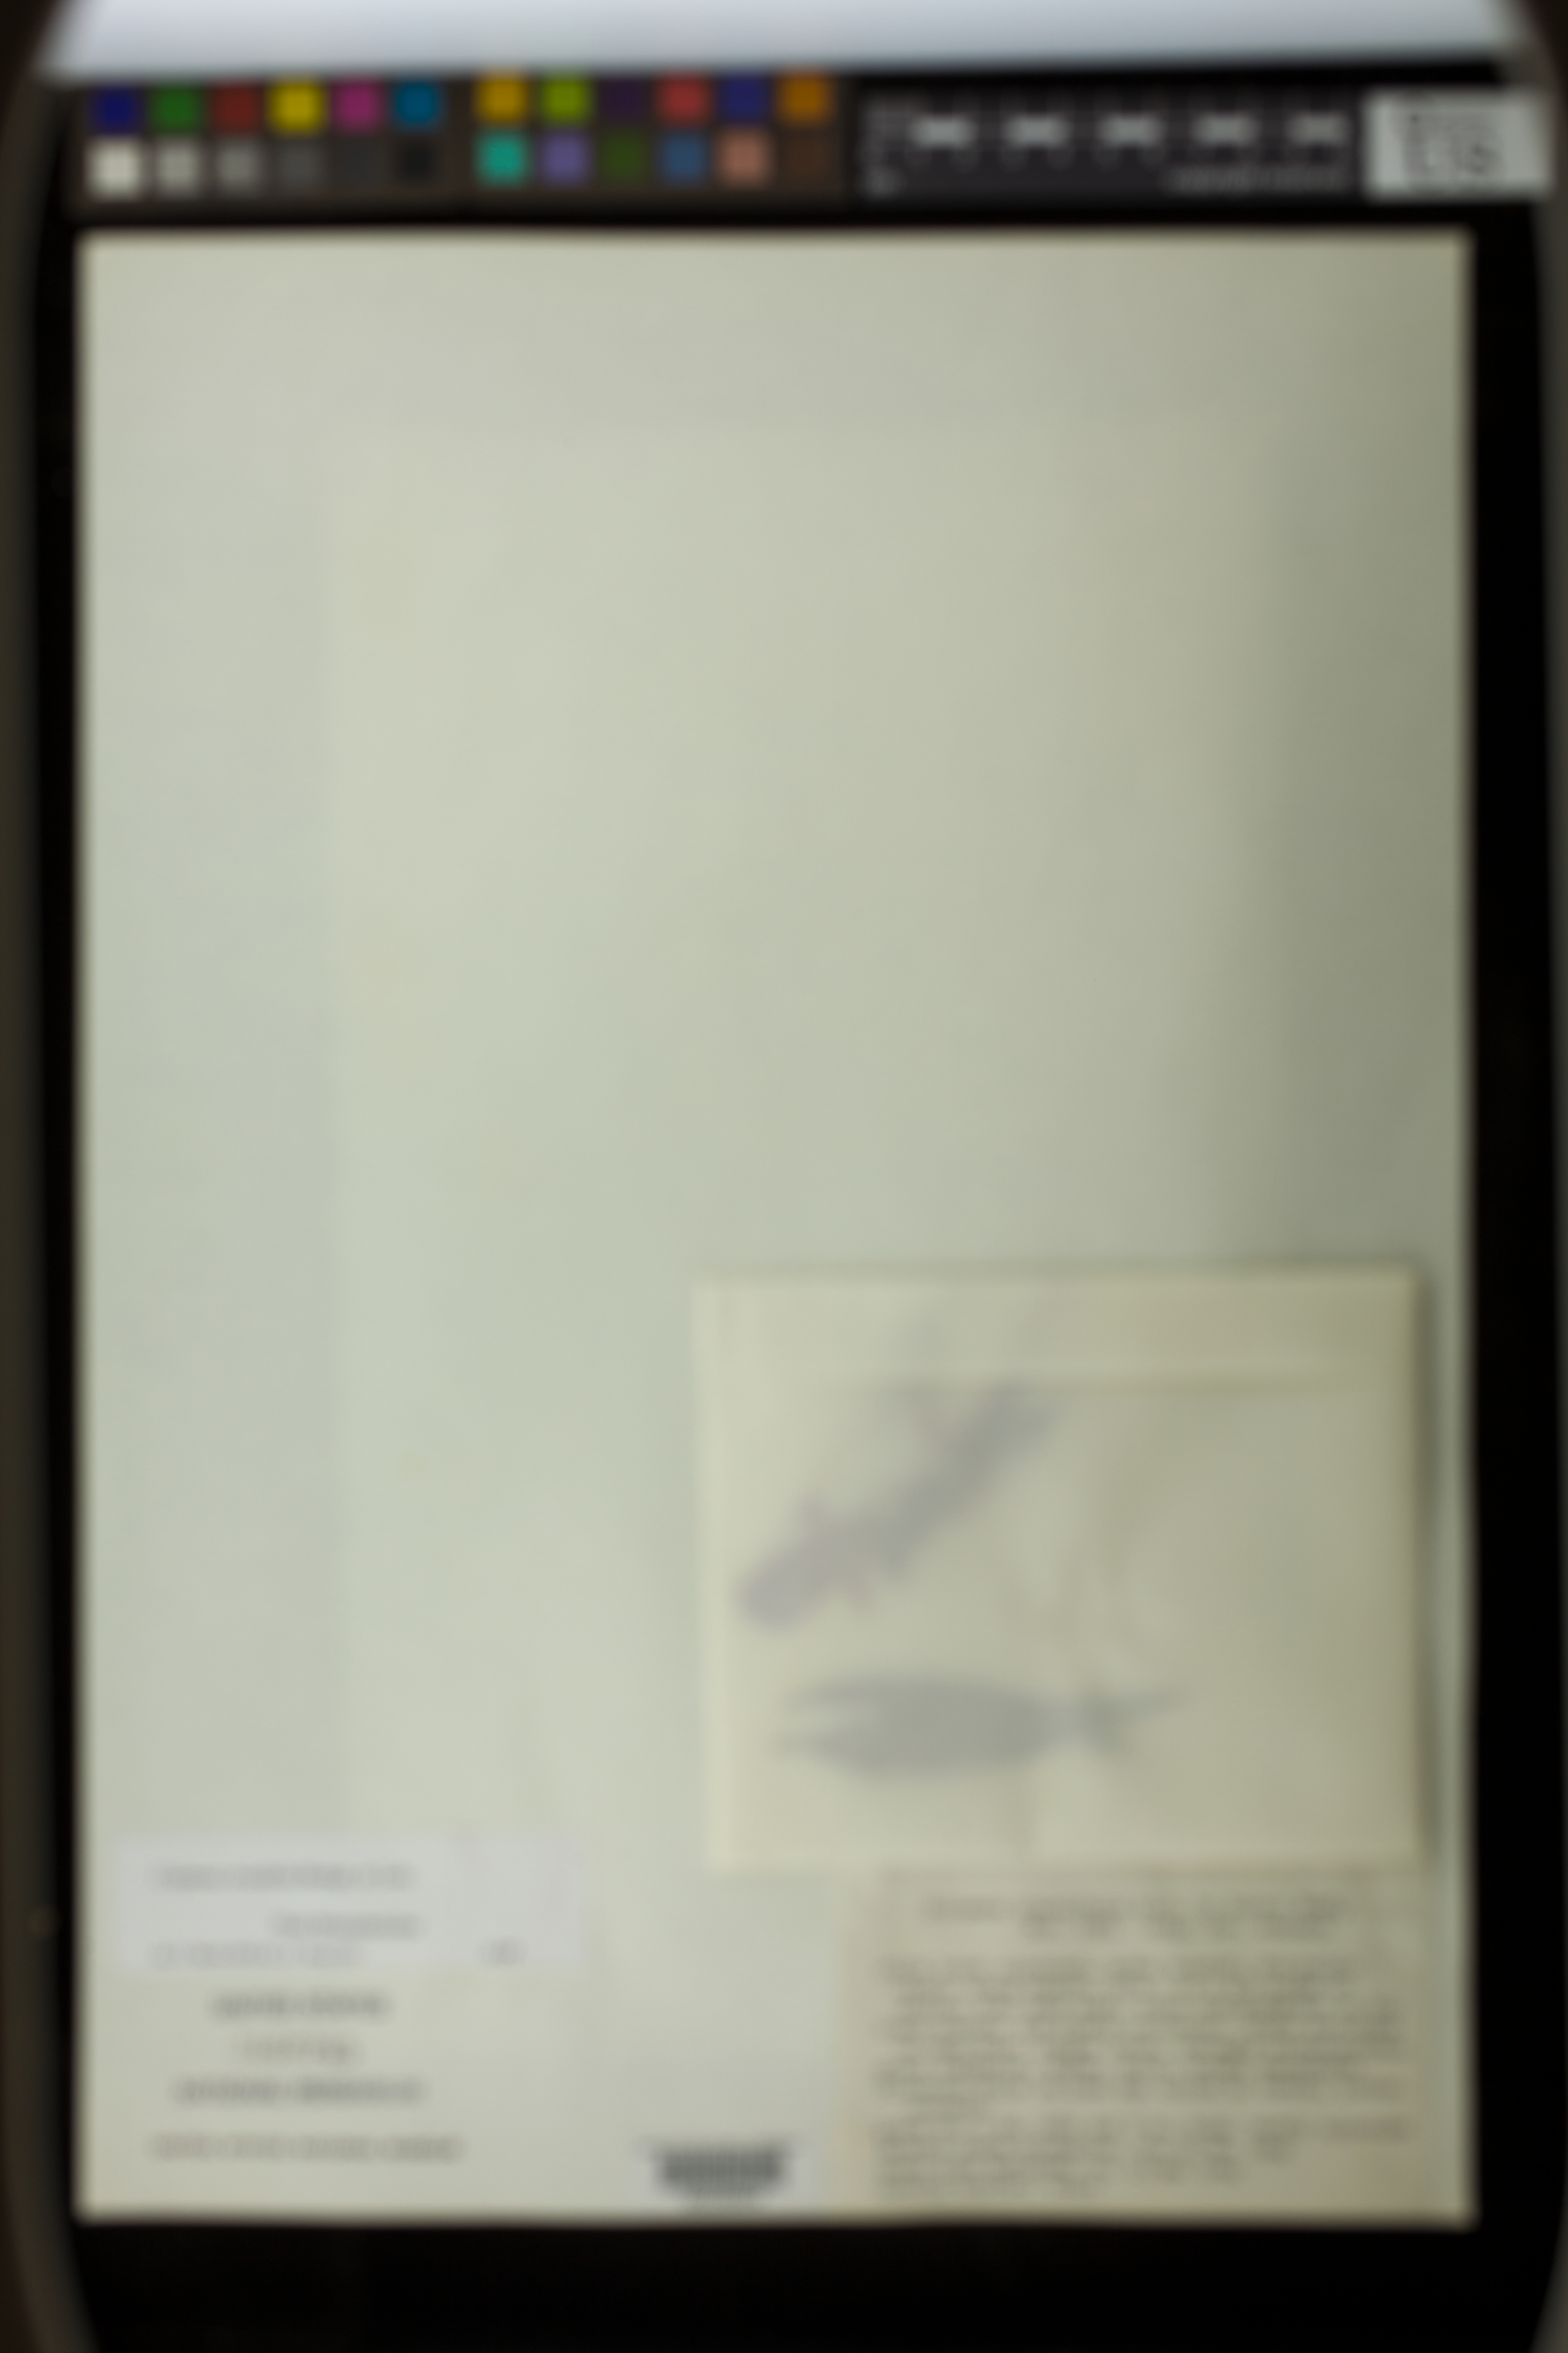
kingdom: Plantae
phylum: Tracheophyta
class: Magnoliopsida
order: Lamiales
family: Gesneriaceae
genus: Columnea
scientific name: Columnea crassifolia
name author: Brongn.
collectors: RBG Edinburgh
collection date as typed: Nov 1971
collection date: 1971-11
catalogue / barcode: US 3168745